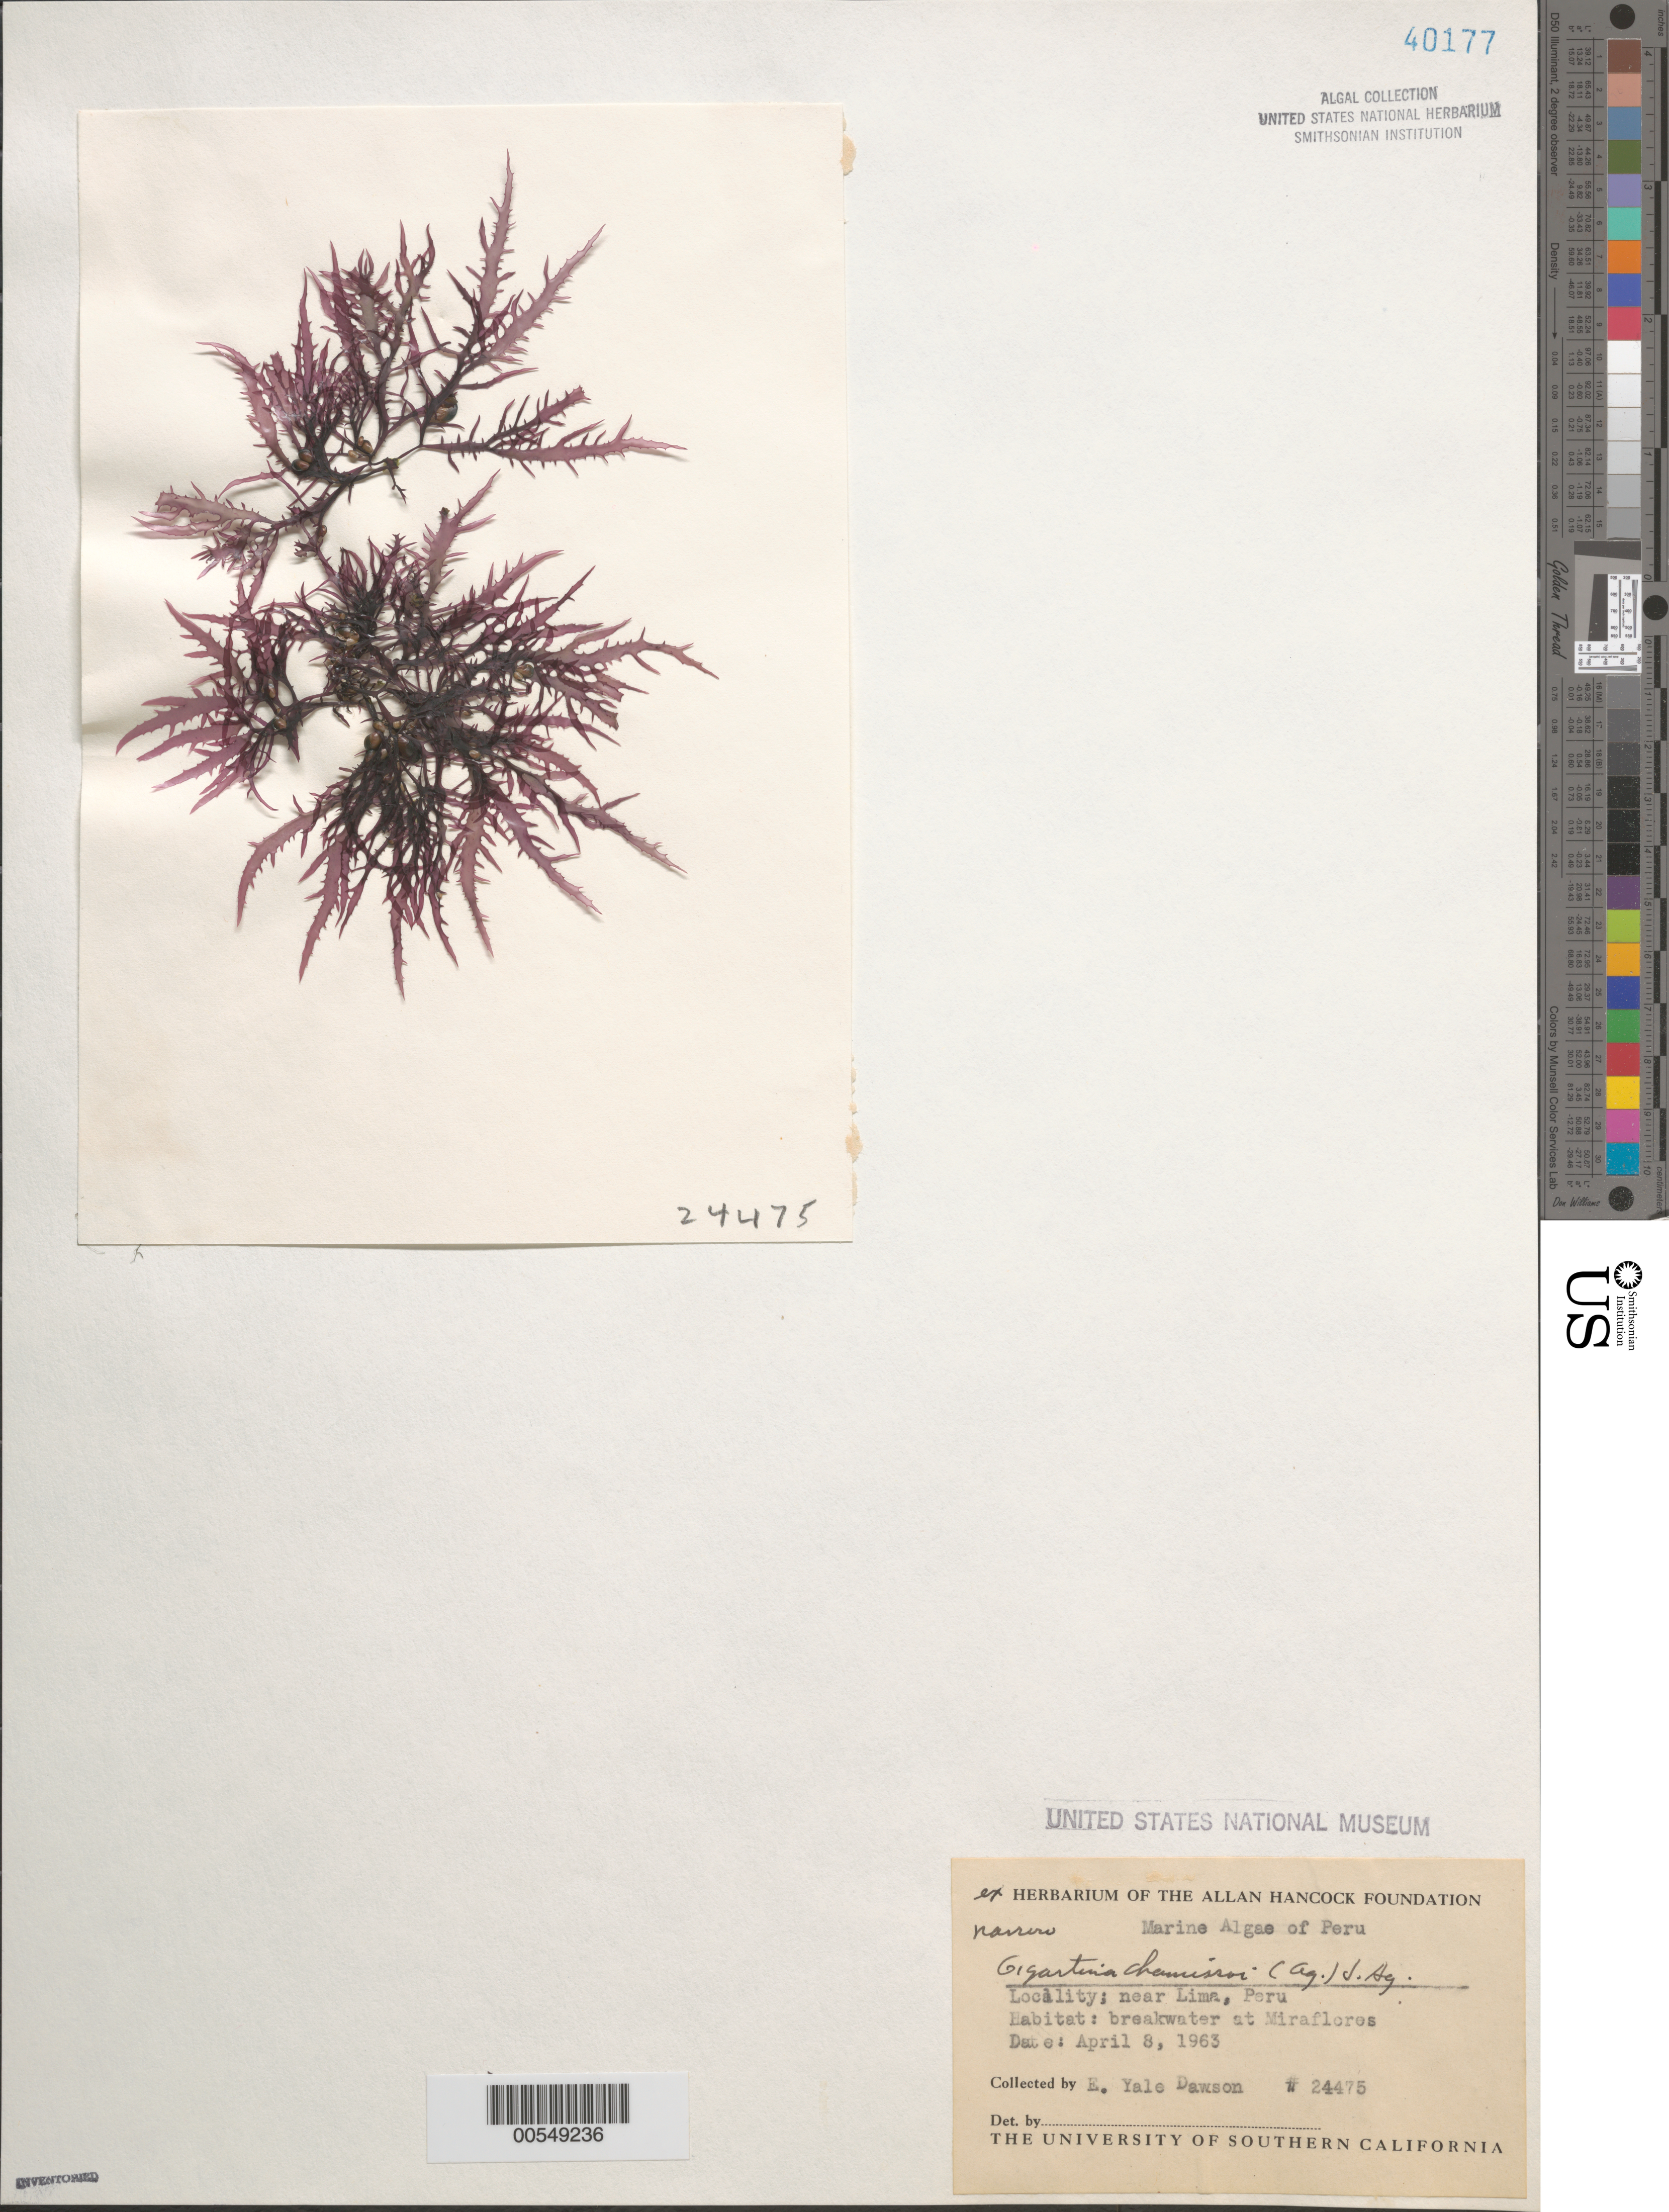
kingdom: Plantae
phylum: Rhodophyta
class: Florideophyceae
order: Gigartinales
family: Gigartinaceae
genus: Chondracanthus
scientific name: Chondracanthus chamissoi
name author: (C. Agardh) Kützing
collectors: E. Y. Dawson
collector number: EYD 24475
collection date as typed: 08 Apr 1963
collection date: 1963-04-08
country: Peru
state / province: Lima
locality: Miraflores, near Lima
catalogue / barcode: US 40177